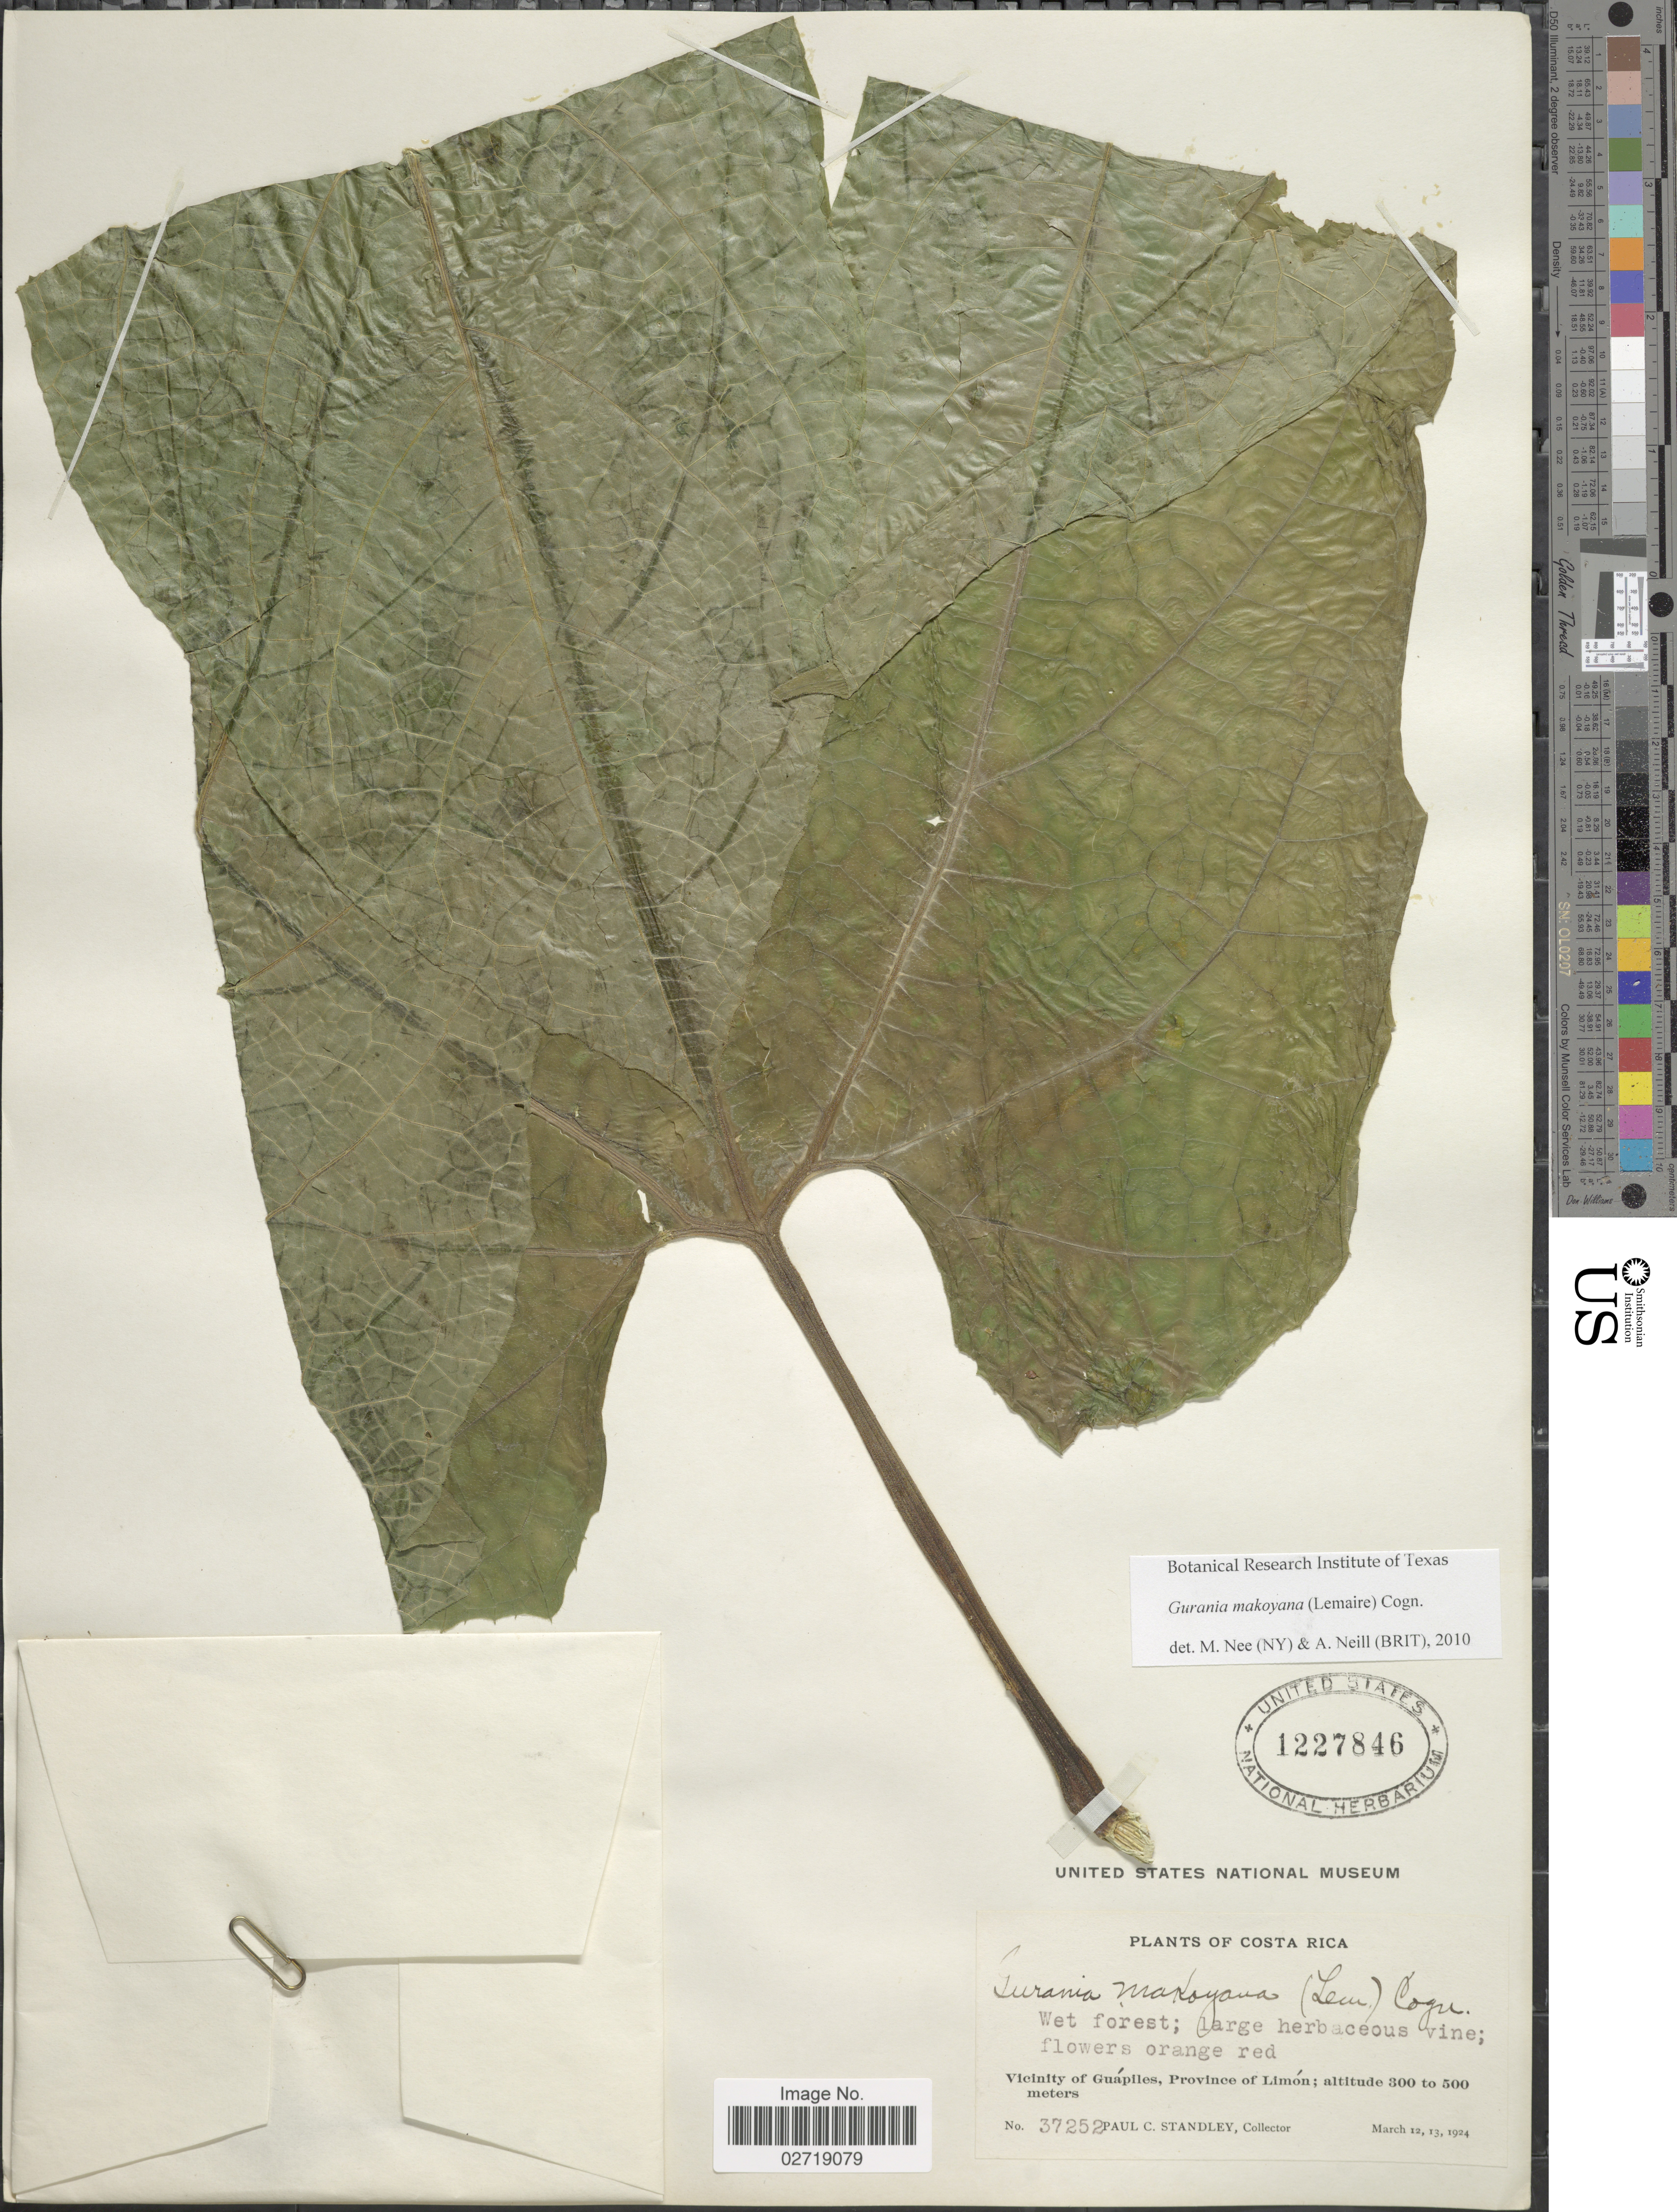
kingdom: Plantae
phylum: Tracheophyta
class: Magnoliopsida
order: Cucurbitales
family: Cucurbitaceae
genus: Gurania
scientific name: Gurania makoyana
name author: (Lem.) Cogn.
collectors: P. C. Standley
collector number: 37252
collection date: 1924-03-12/1924-03-13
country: Costa Rica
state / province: Limón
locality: Vicinity of Guapiles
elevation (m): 300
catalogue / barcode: US 1227846